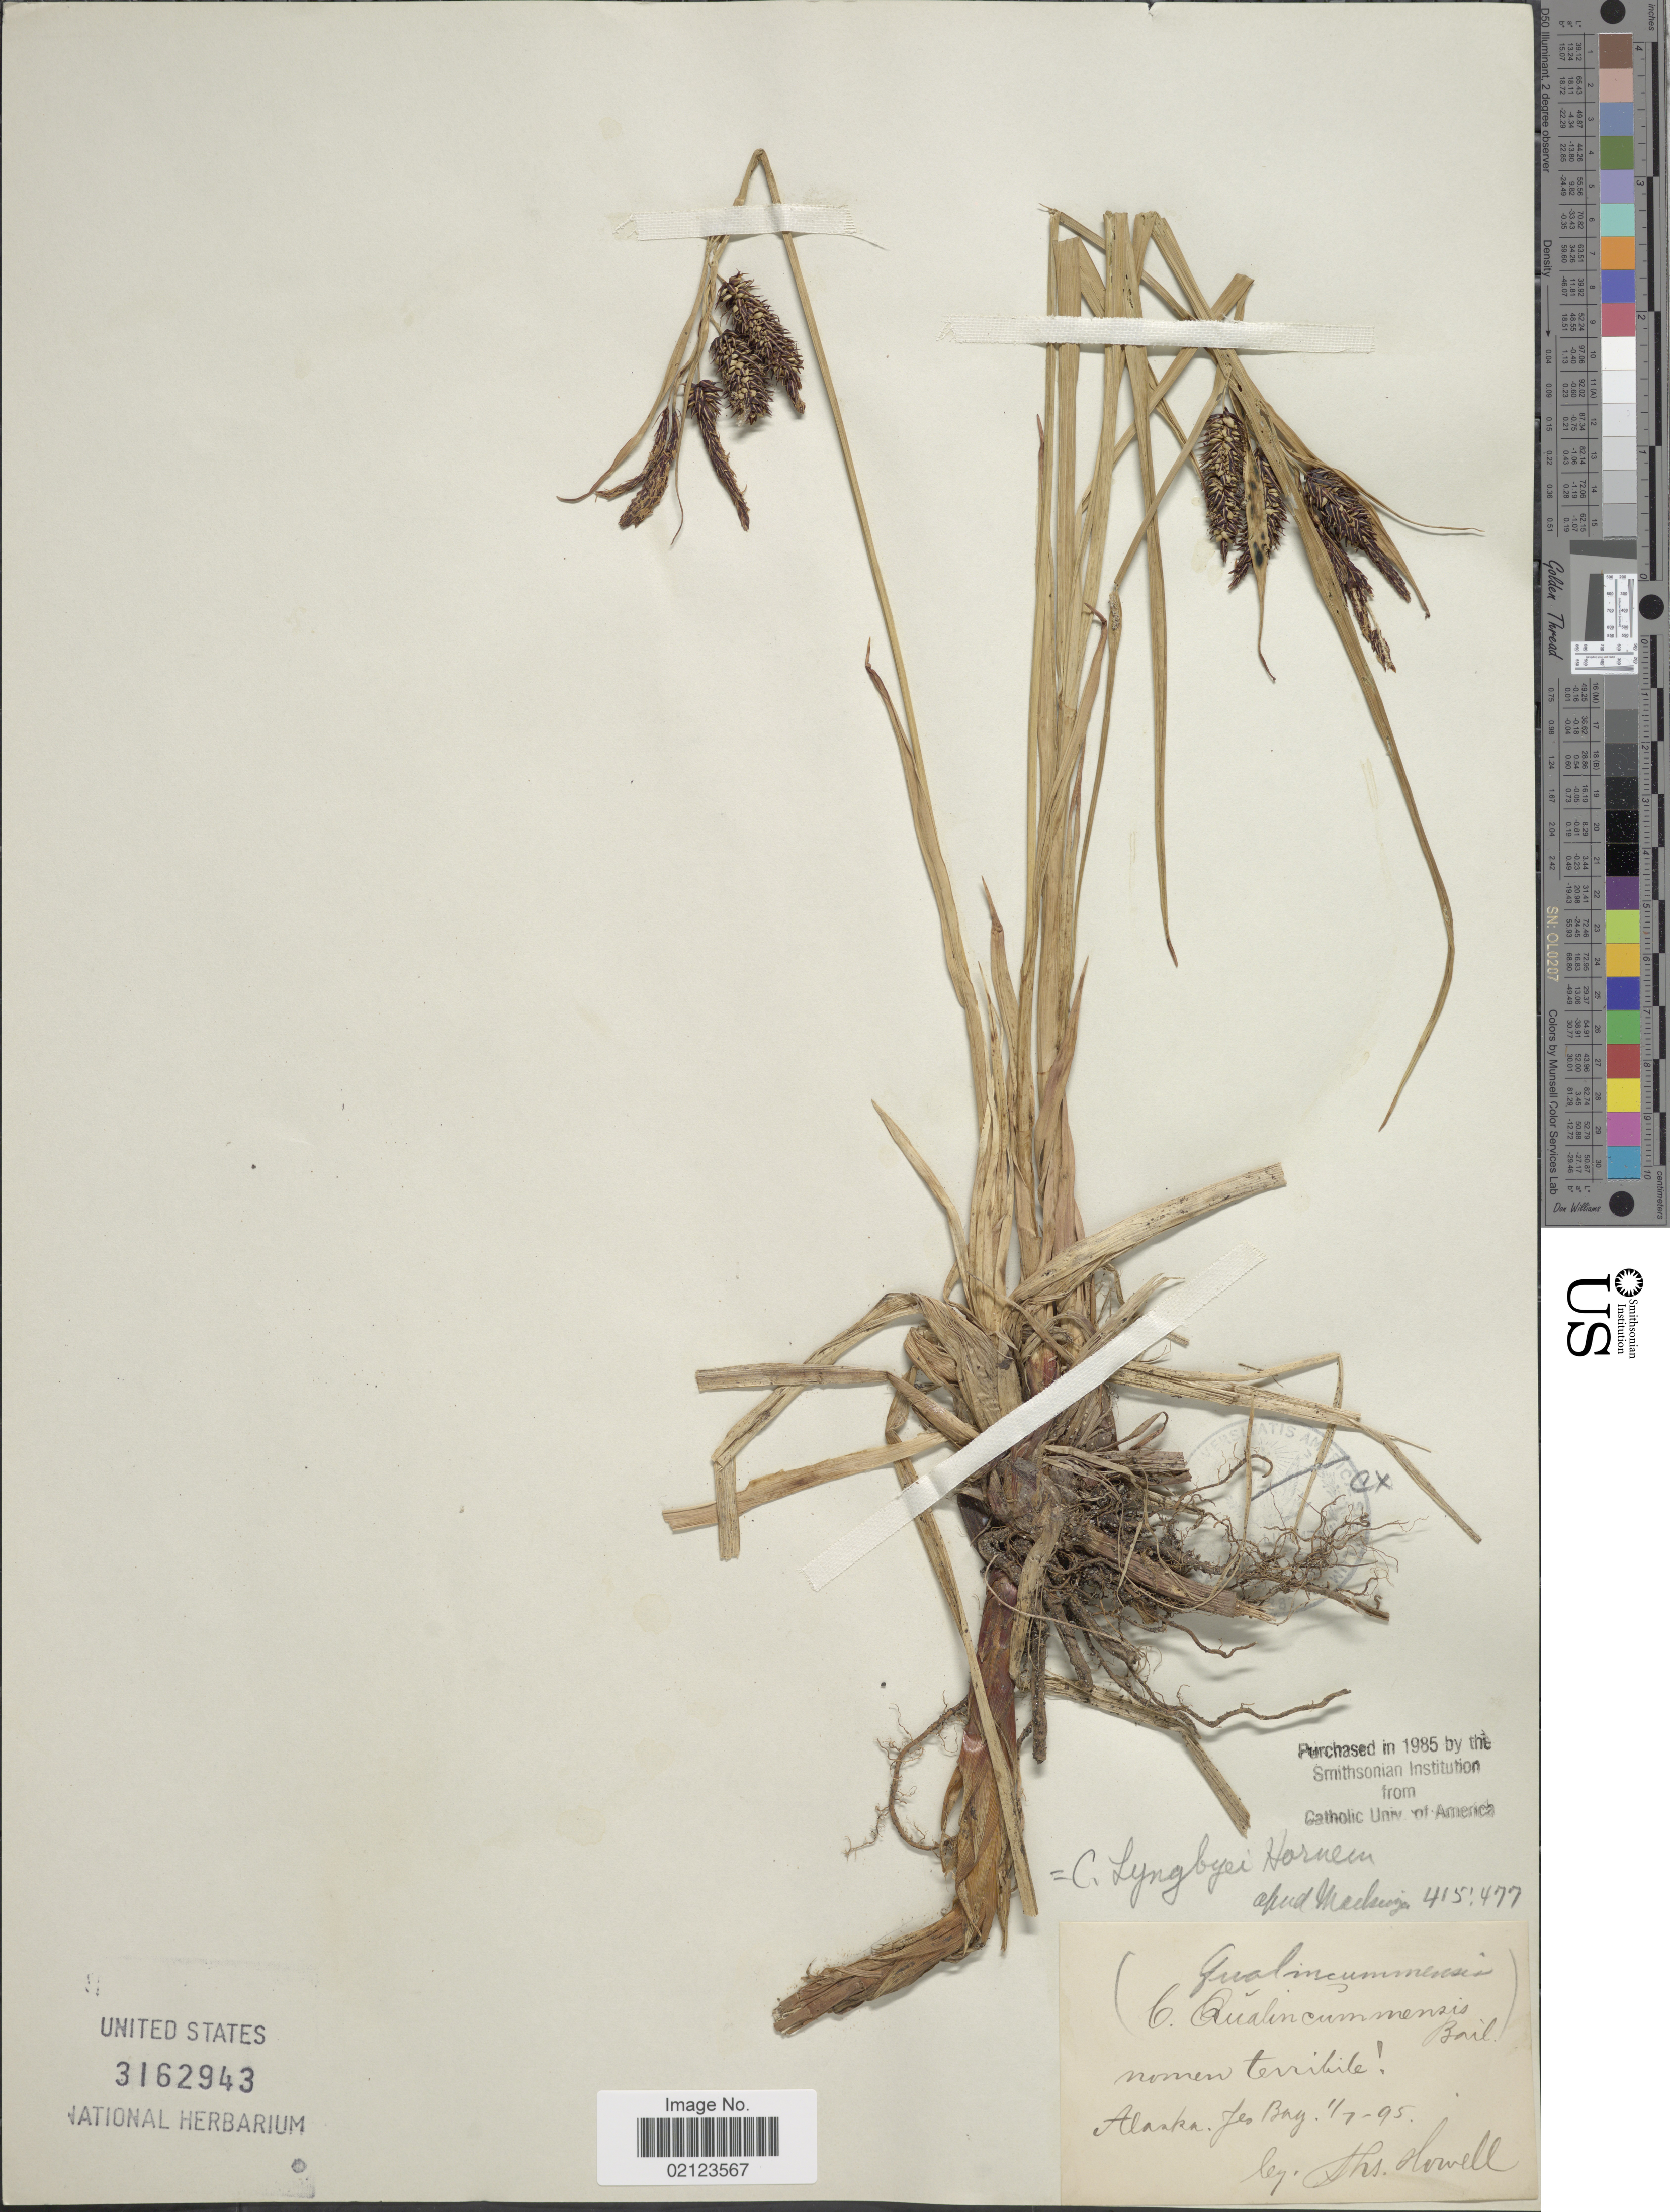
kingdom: Plantae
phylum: Tracheophyta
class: Liliopsida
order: Poales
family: Cyperaceae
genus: Carex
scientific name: Carex lyngbyei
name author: Hornem.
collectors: T. Howell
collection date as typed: Transcribed d/m/y: 7/1/95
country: United States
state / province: Alaska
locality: Yes Bay.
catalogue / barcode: US 3162943